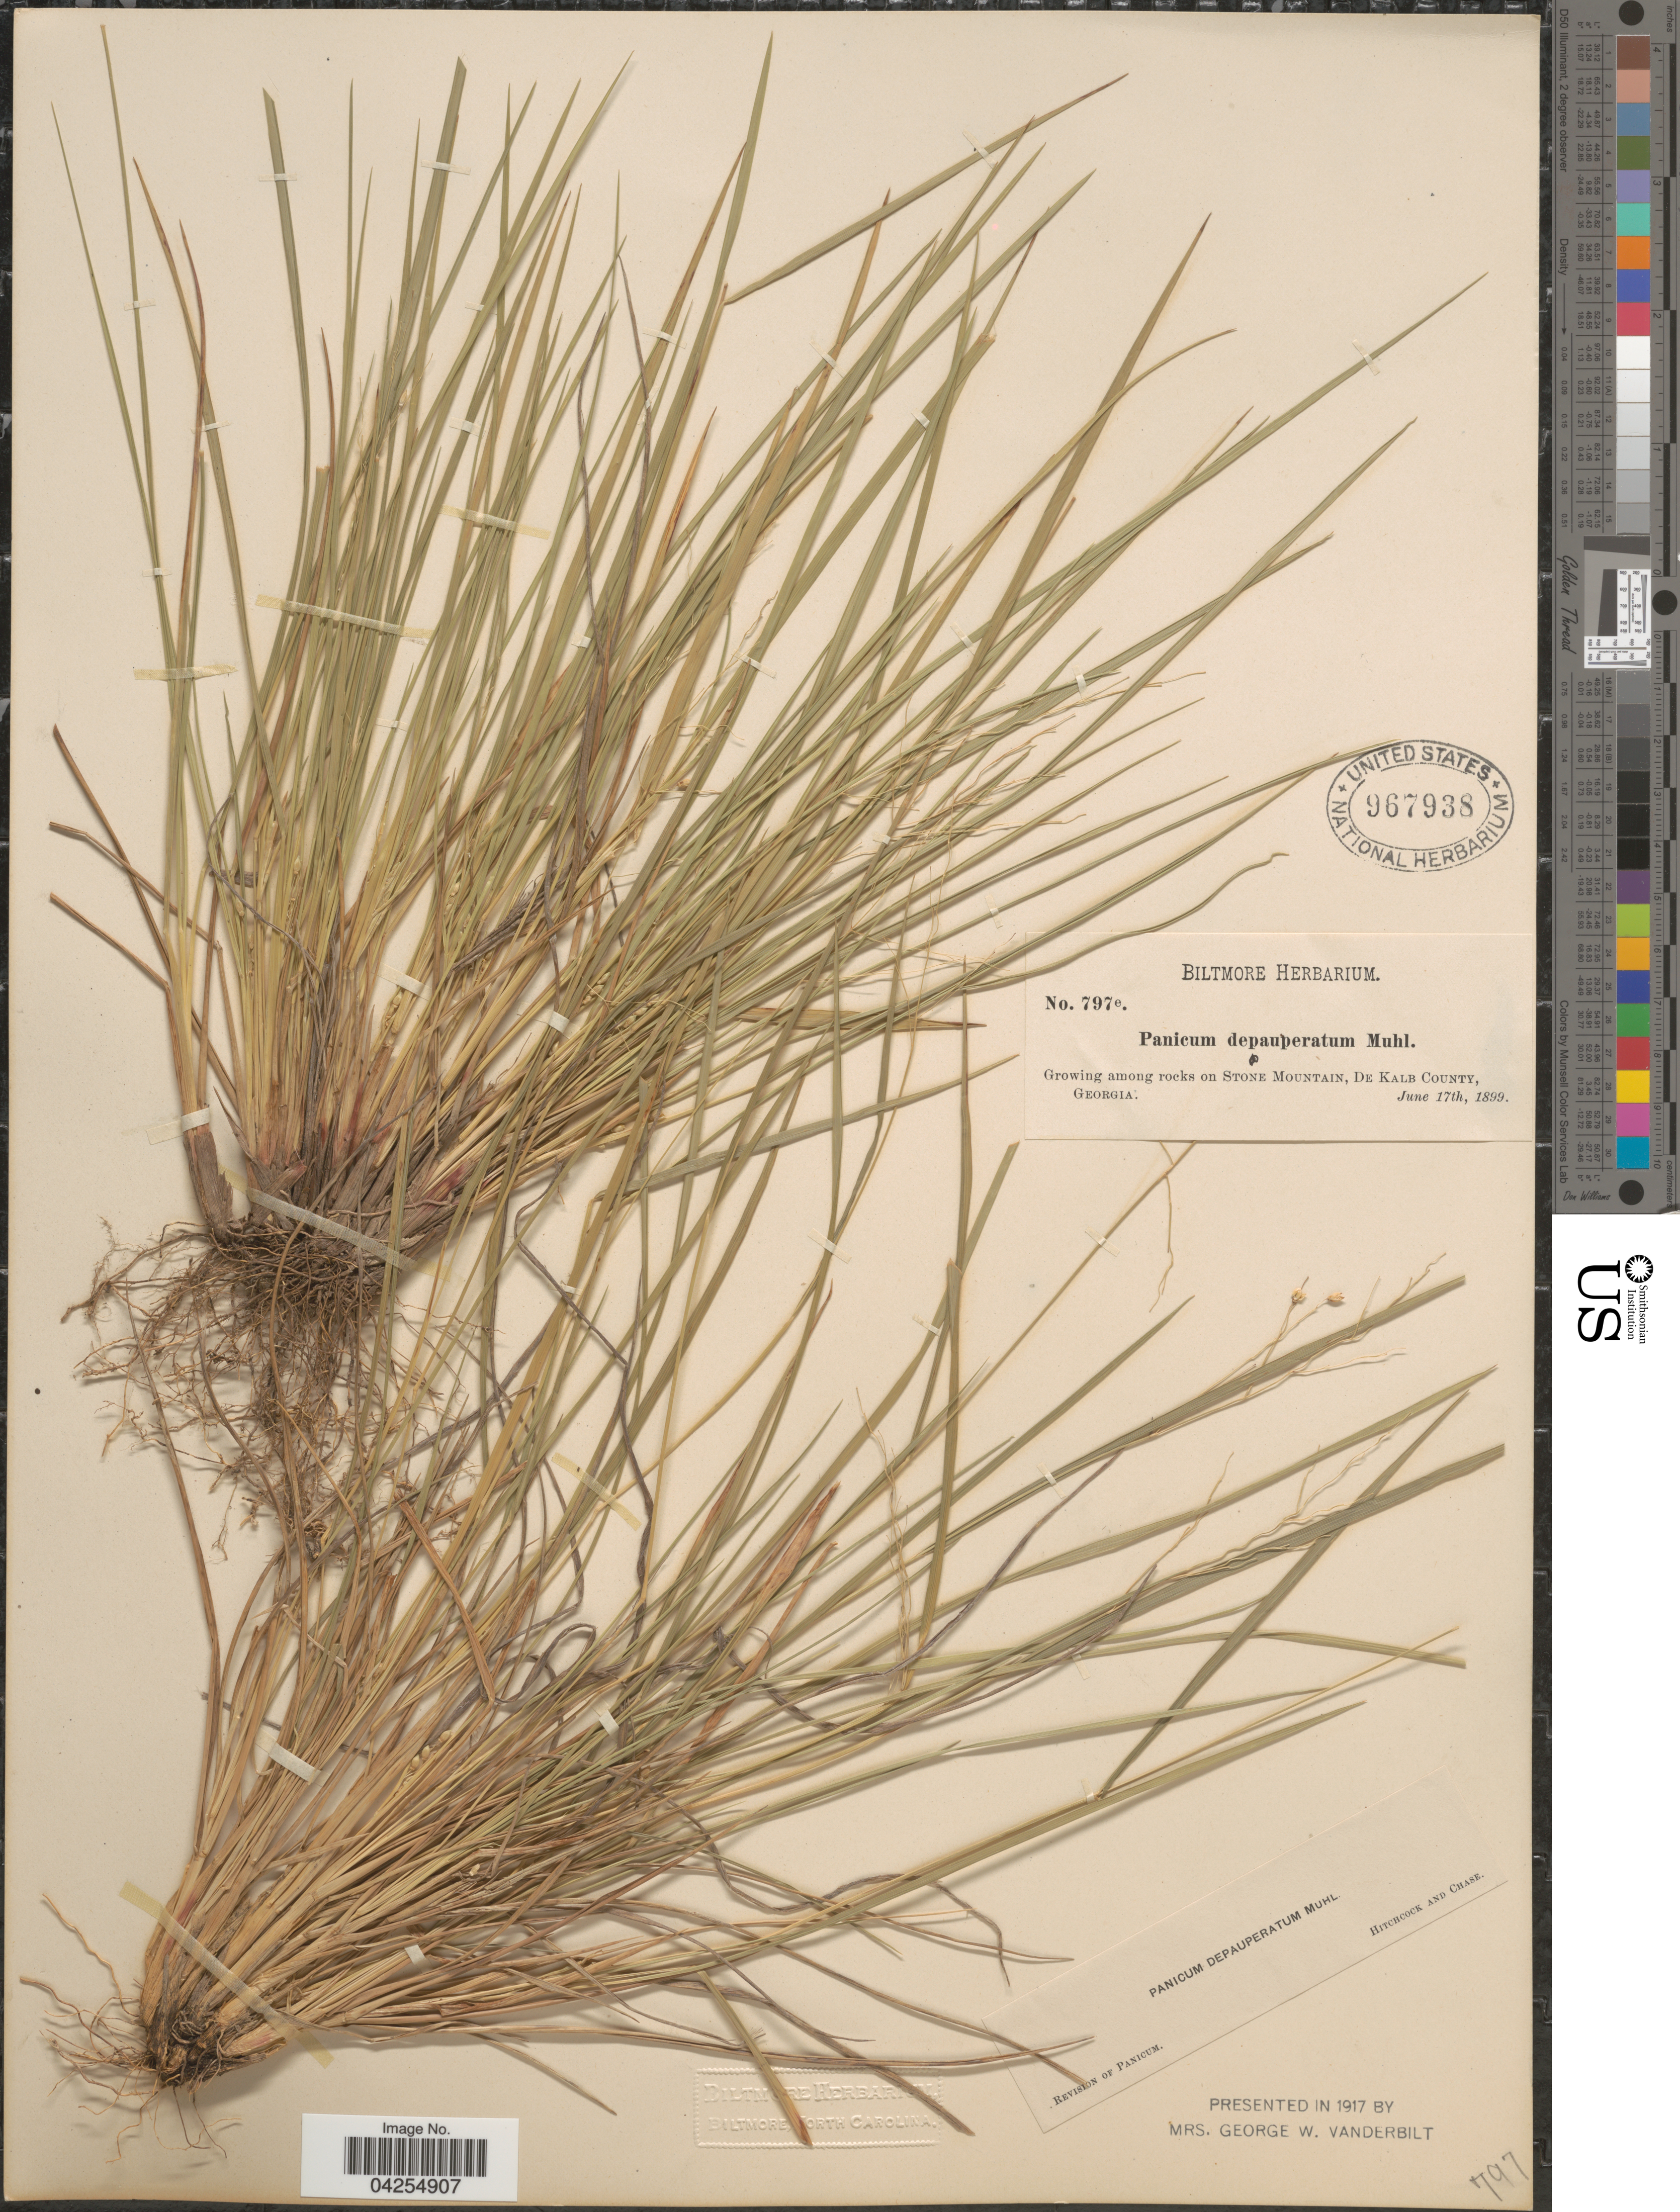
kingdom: Plantae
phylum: Tracheophyta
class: Liliopsida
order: Poales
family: Poaceae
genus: Dichanthelium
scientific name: Dichanthelium depauperatum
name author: (Muhl.) Gould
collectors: ex herb. Biltmore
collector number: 797e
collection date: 1899-06-17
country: United States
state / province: Georgia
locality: On Stone Mountain, De Kalb County.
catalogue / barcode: US 967938